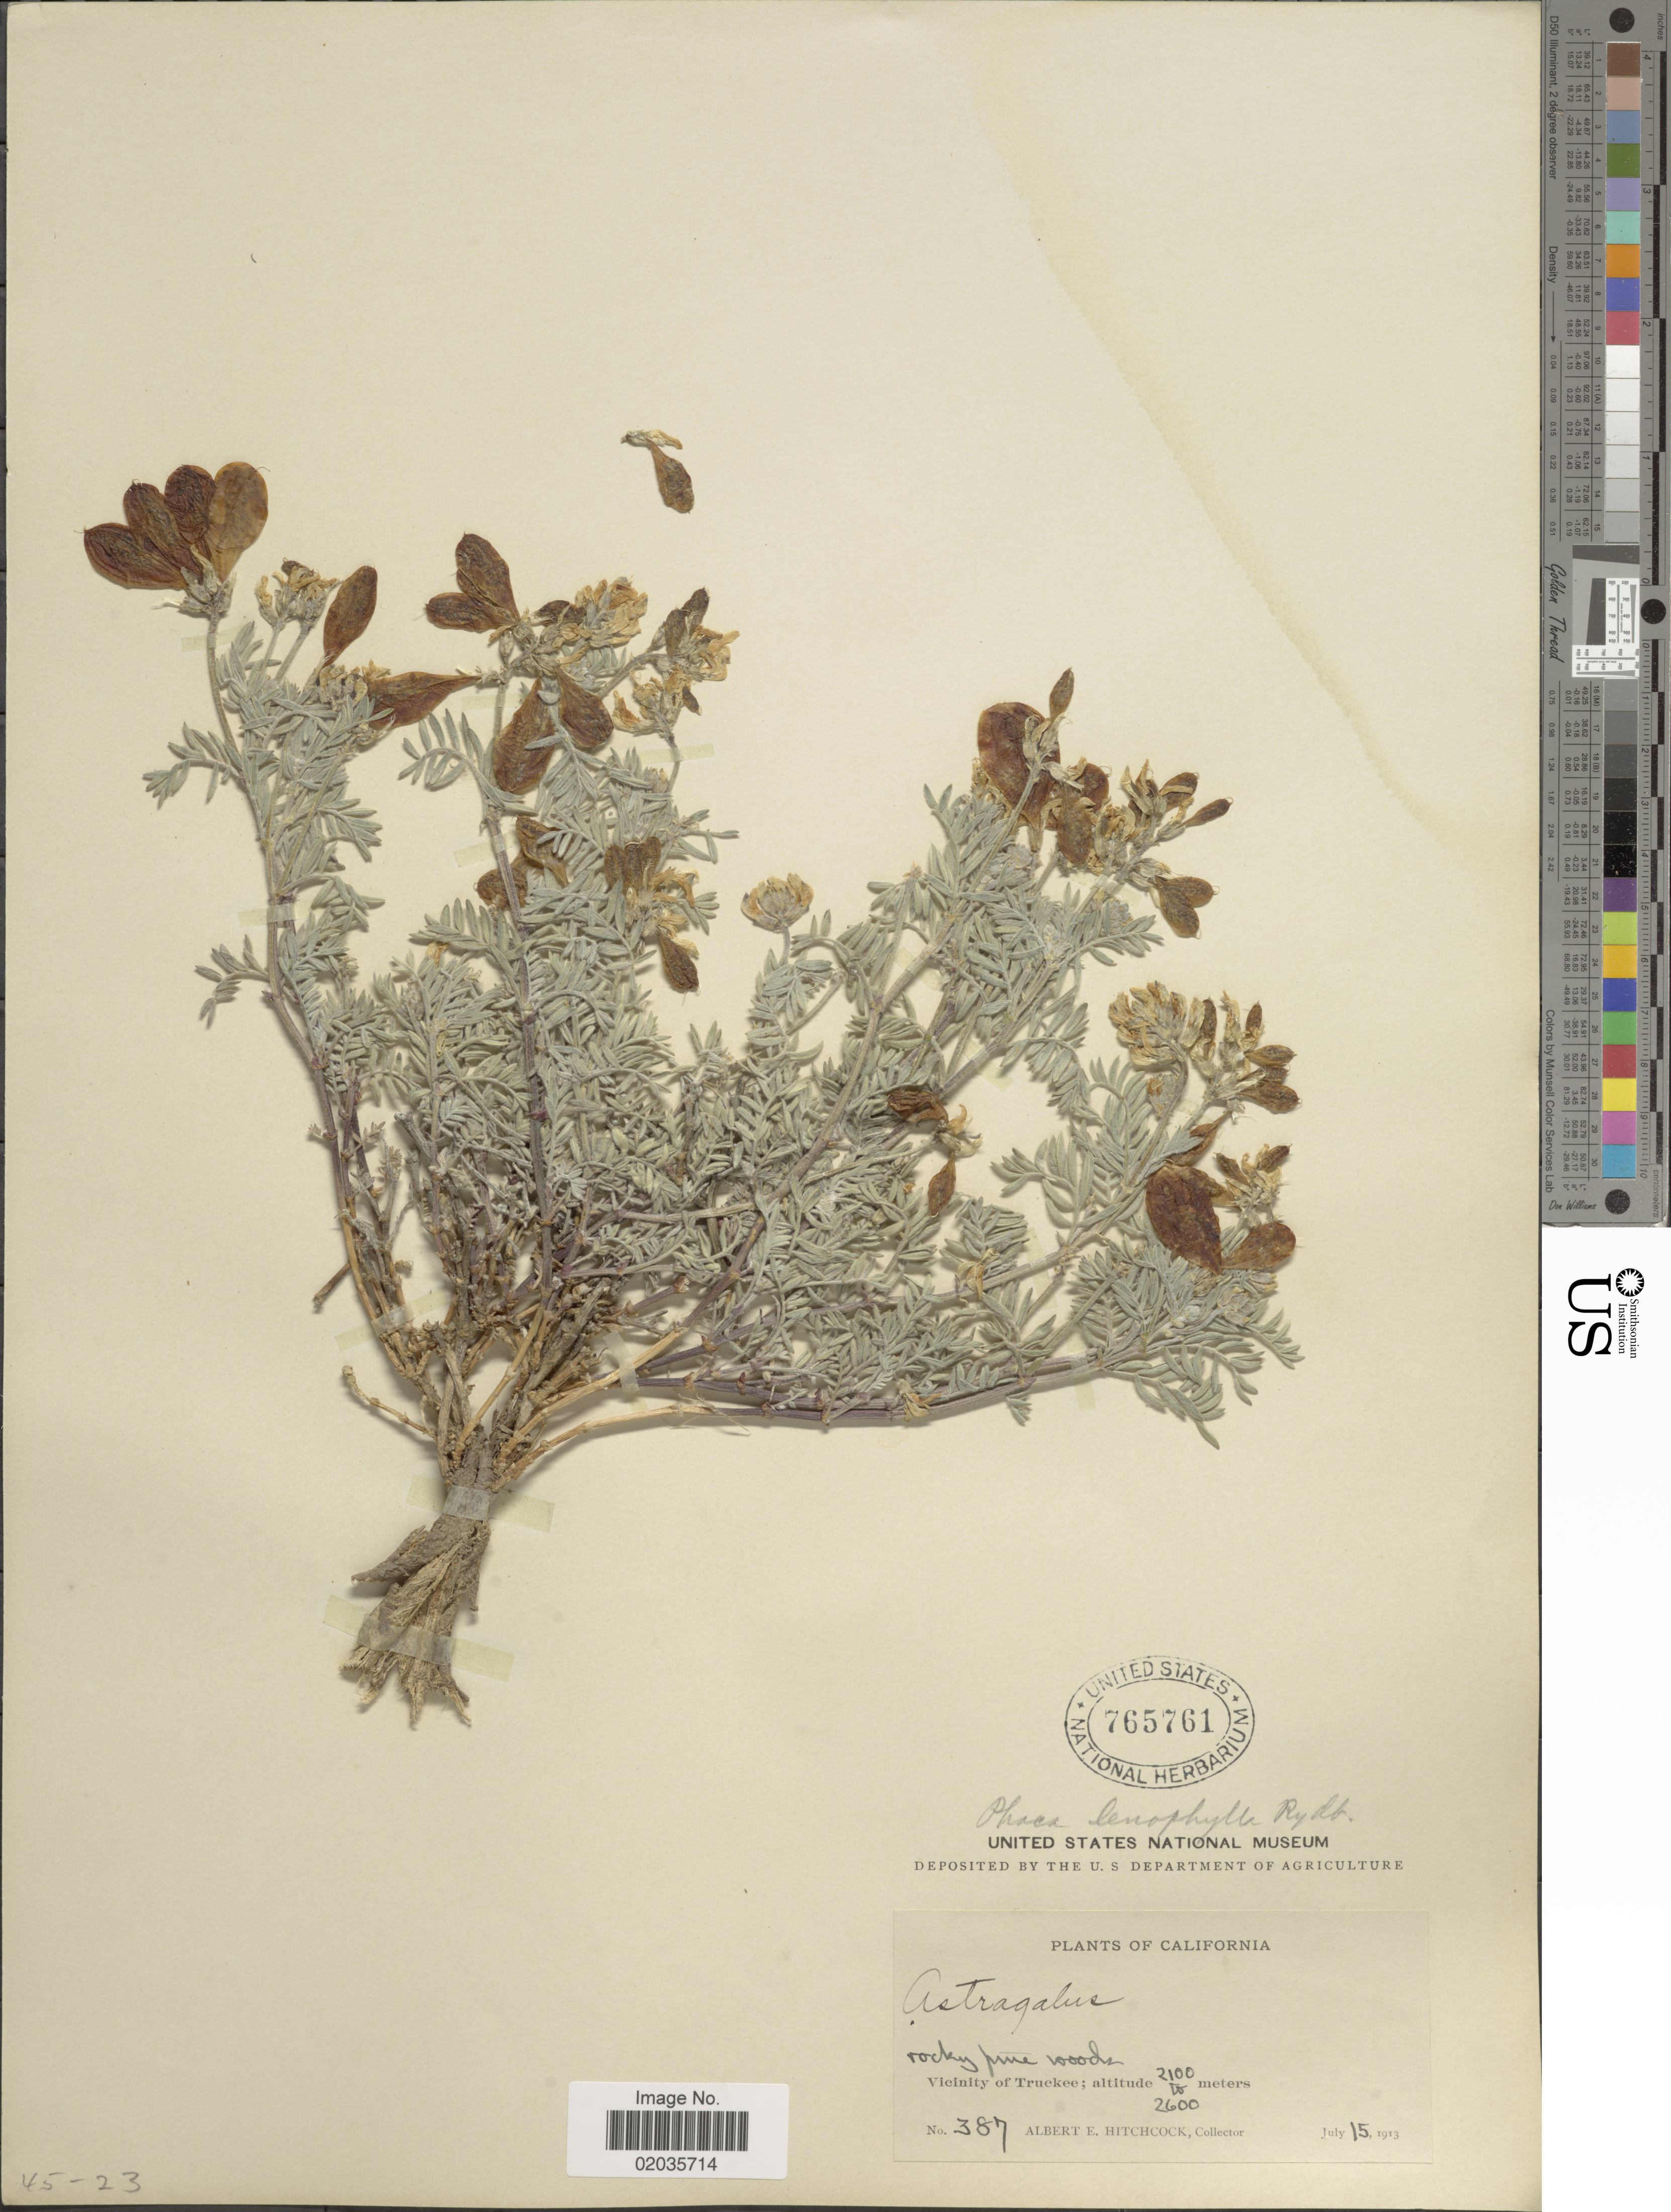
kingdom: Plantae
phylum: Tracheophyta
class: Magnoliopsida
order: Fabales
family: Fabaceae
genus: Astragalus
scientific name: Astragalus whitneyi var. lenophyllus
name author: (Rydb.) Barneby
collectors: A. Hitchcock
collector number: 387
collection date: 1913-07-15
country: United States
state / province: California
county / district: Nevada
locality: Rocky pine woods, vicinity of Truckee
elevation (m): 2100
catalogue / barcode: US 765761